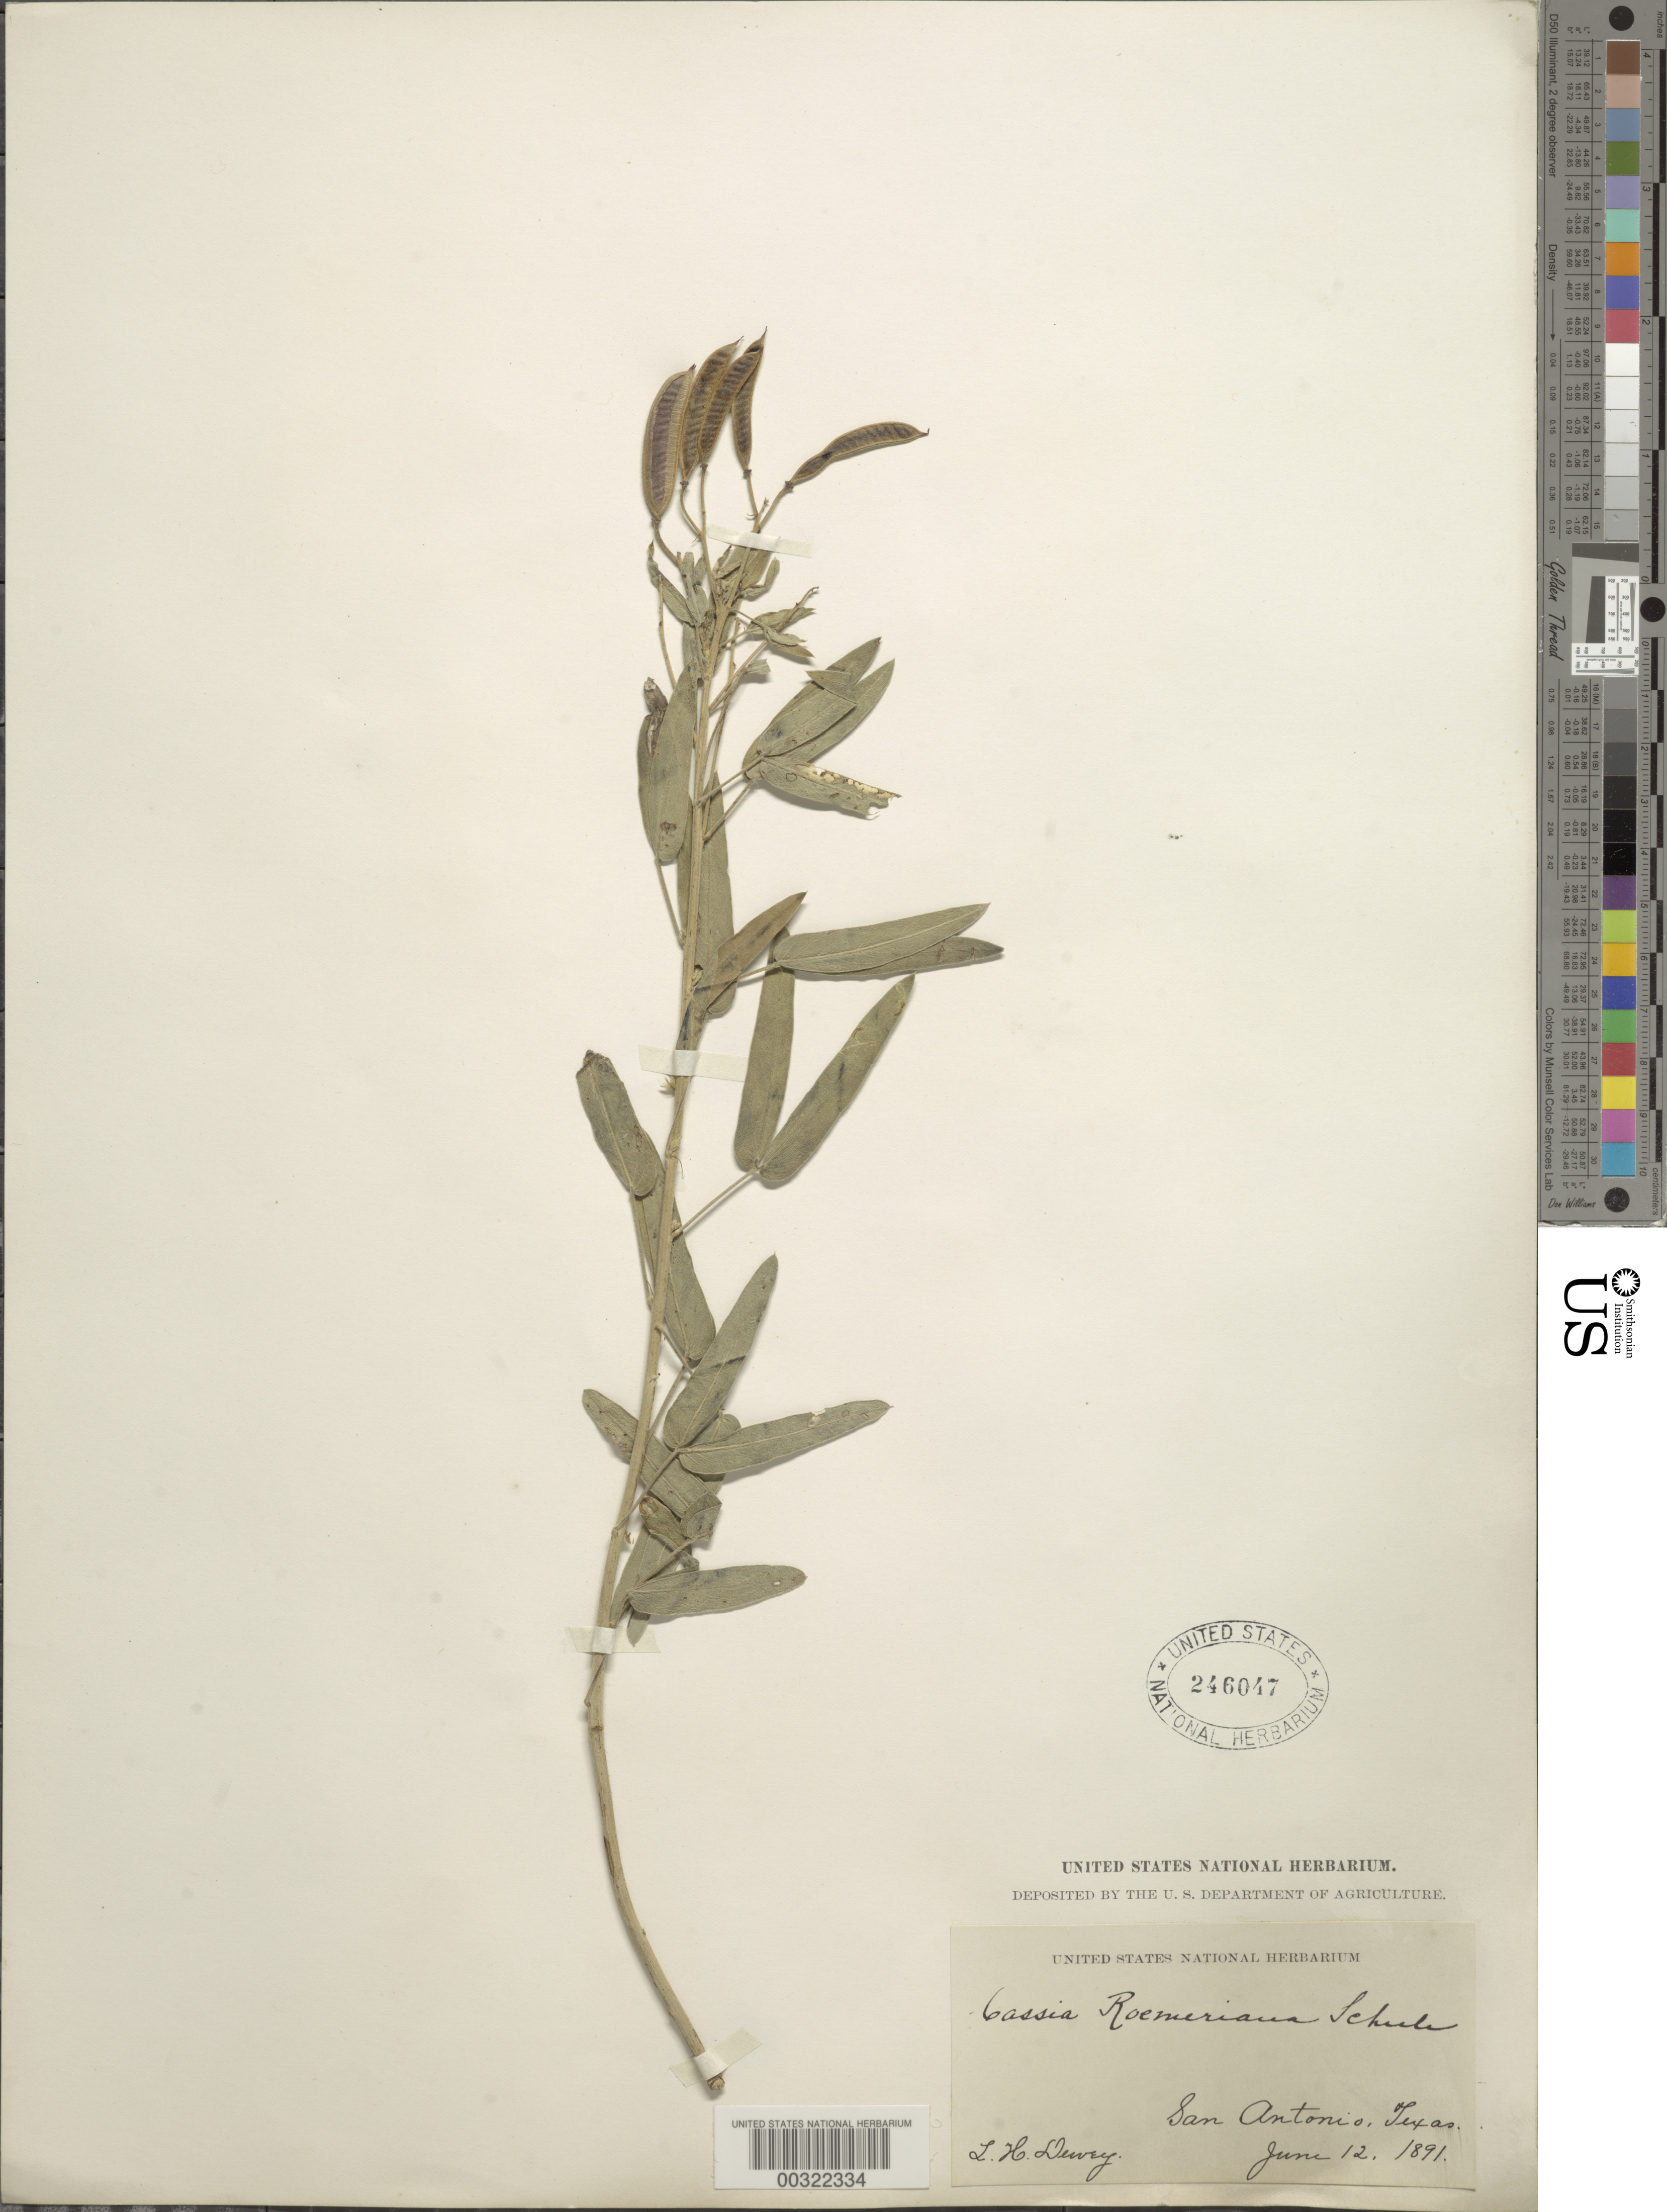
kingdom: Plantae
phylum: Tracheophyta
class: Magnoliopsida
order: Fabales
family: Fabaceae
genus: Senna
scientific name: Senna roemeriana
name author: (Scheele) H.S. Irwin & Barneby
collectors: L. H. Dewey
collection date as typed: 12 Jun 1891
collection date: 1891-06-12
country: United States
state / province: Texas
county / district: Bexar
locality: San antonio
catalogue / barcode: US 246047